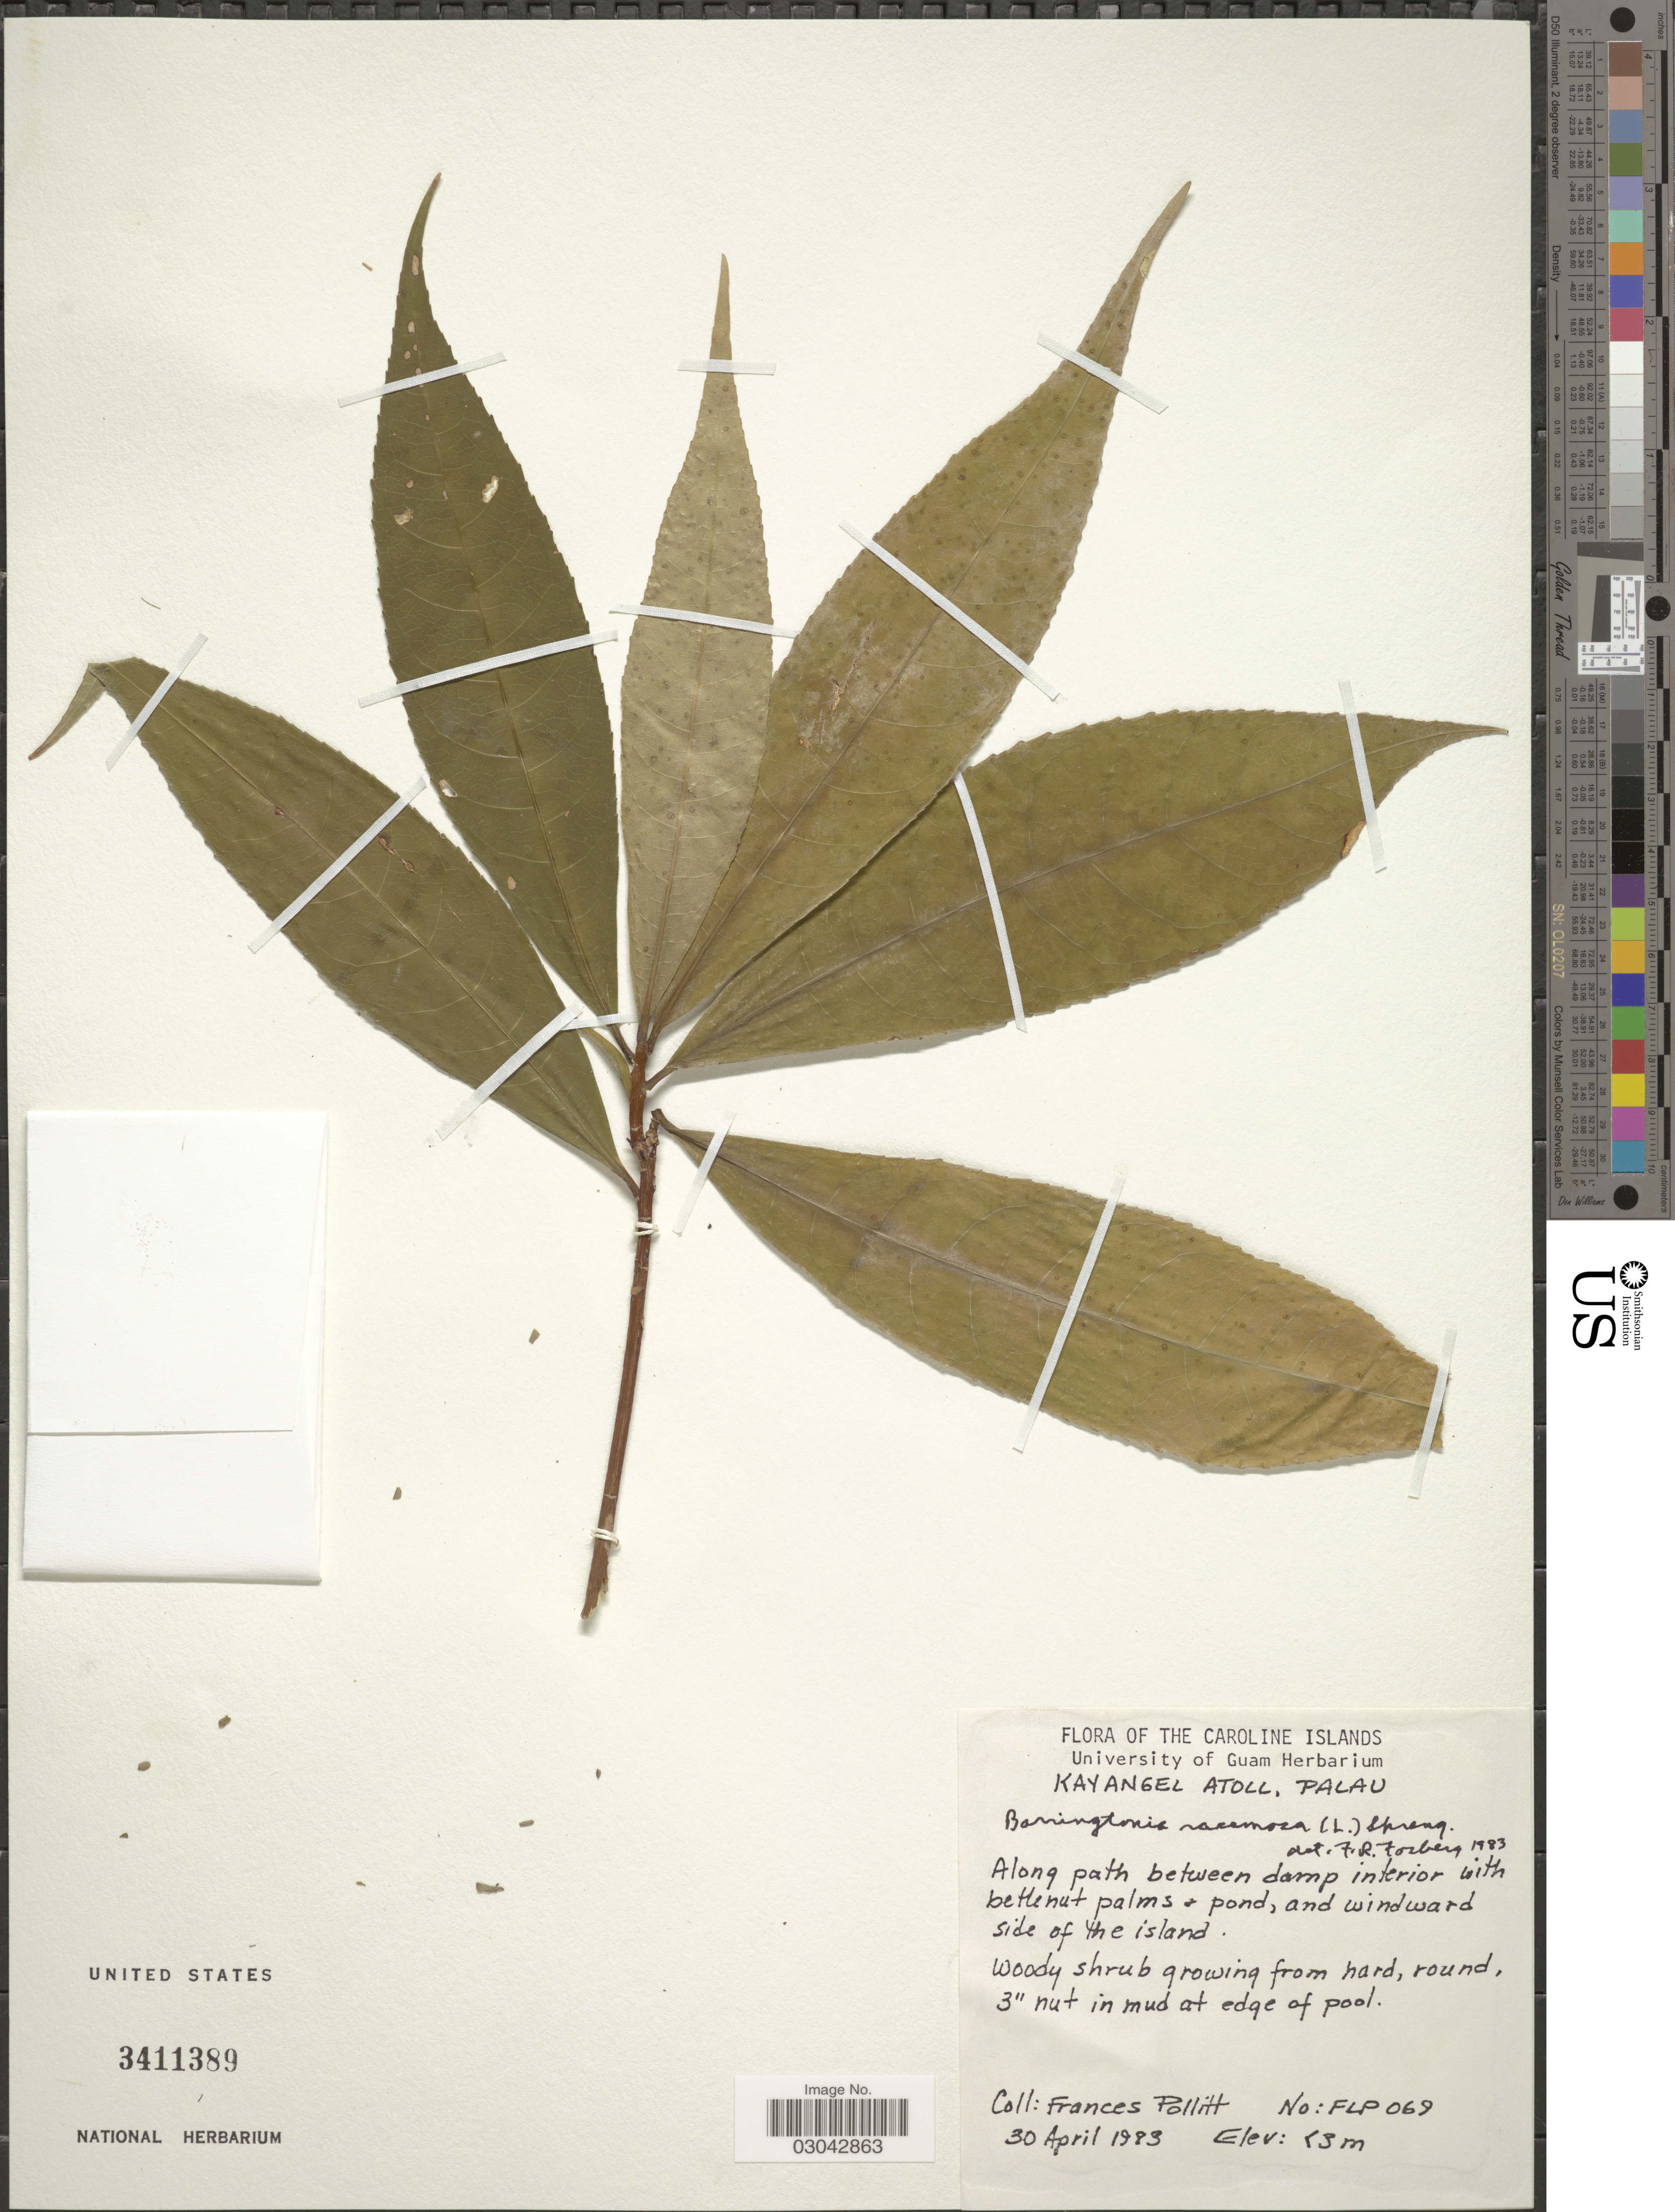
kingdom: Plantae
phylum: Tracheophyta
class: Magnoliopsida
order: Ericales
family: Lecythidaceae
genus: Barringtonia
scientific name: Barringtonia racemosa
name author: (L.) Spreng.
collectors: F. Pollitt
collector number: FLP069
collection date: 1983-04-30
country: Palau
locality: The Caroline Islands, Kayangel Atoll, Palau.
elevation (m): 3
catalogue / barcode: US 3411389